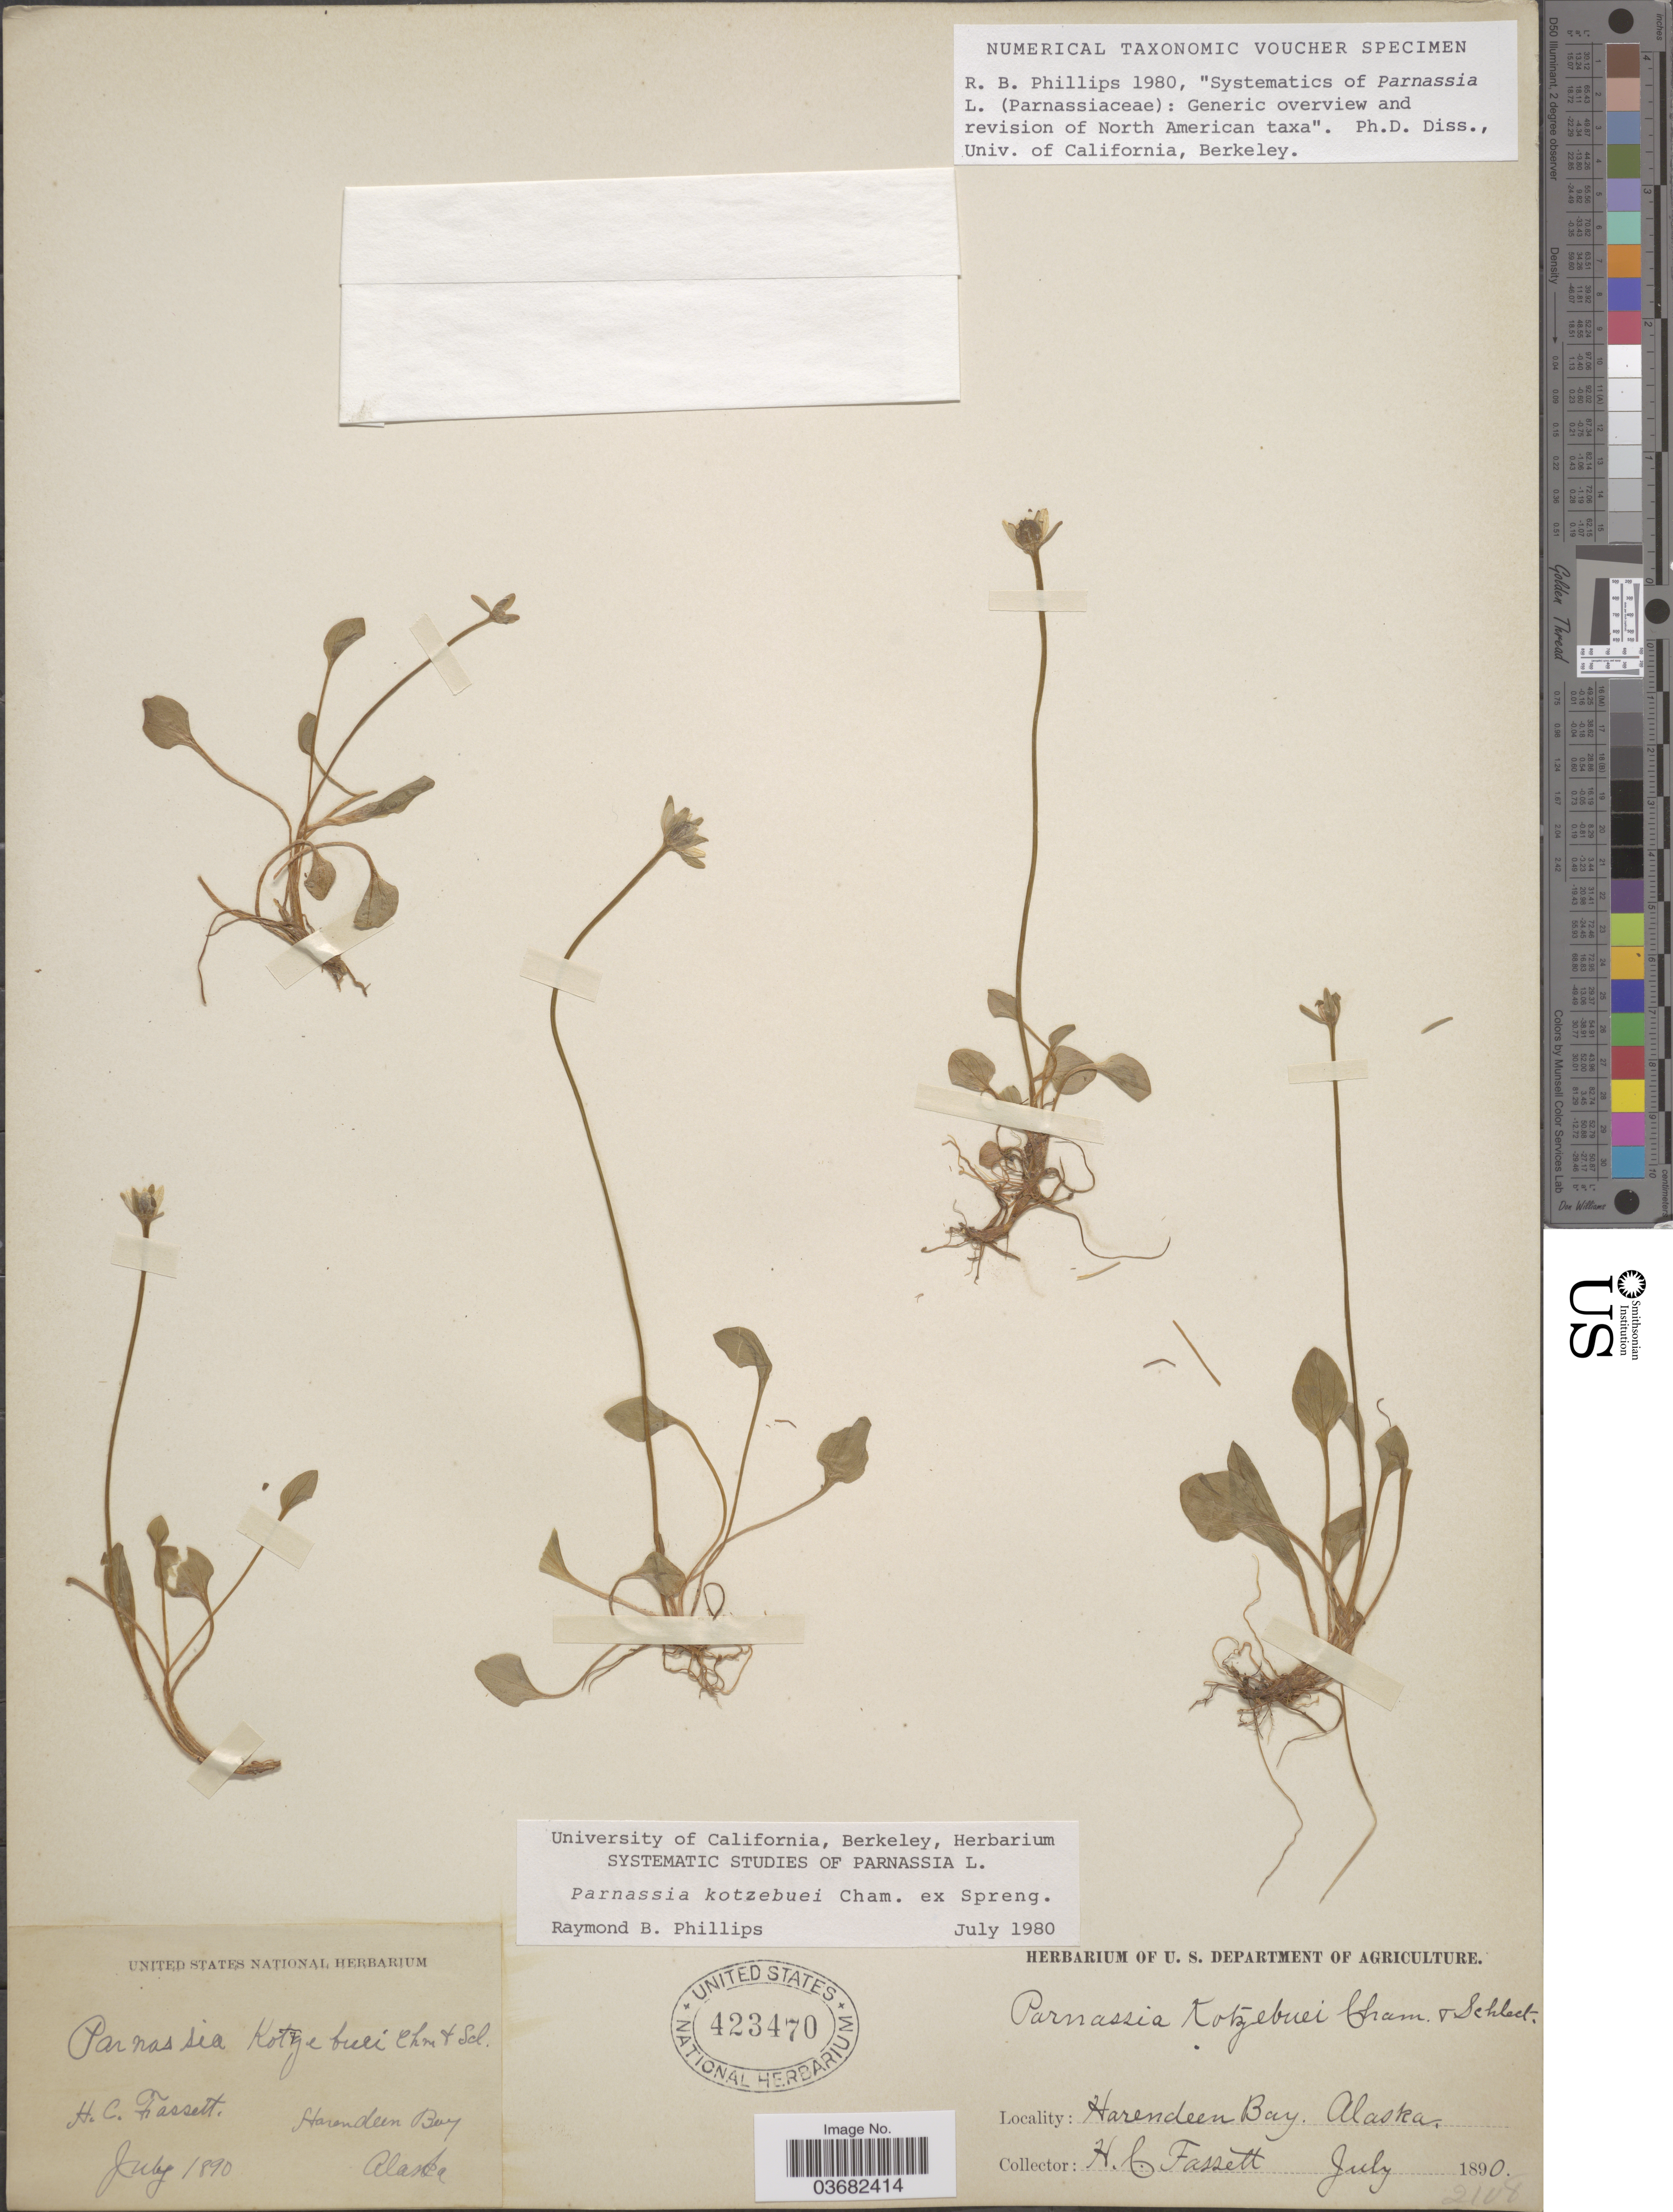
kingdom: Plantae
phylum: Tracheophyta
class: Magnoliopsida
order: Celastrales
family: Parnassiaceae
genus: Parnassia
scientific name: Parnassia kotzebuei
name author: Cham. ex Spreng.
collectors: H. C. Fassett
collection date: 1890-07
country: United States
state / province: Alaska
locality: Harendeen Bay.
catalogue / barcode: US 423470